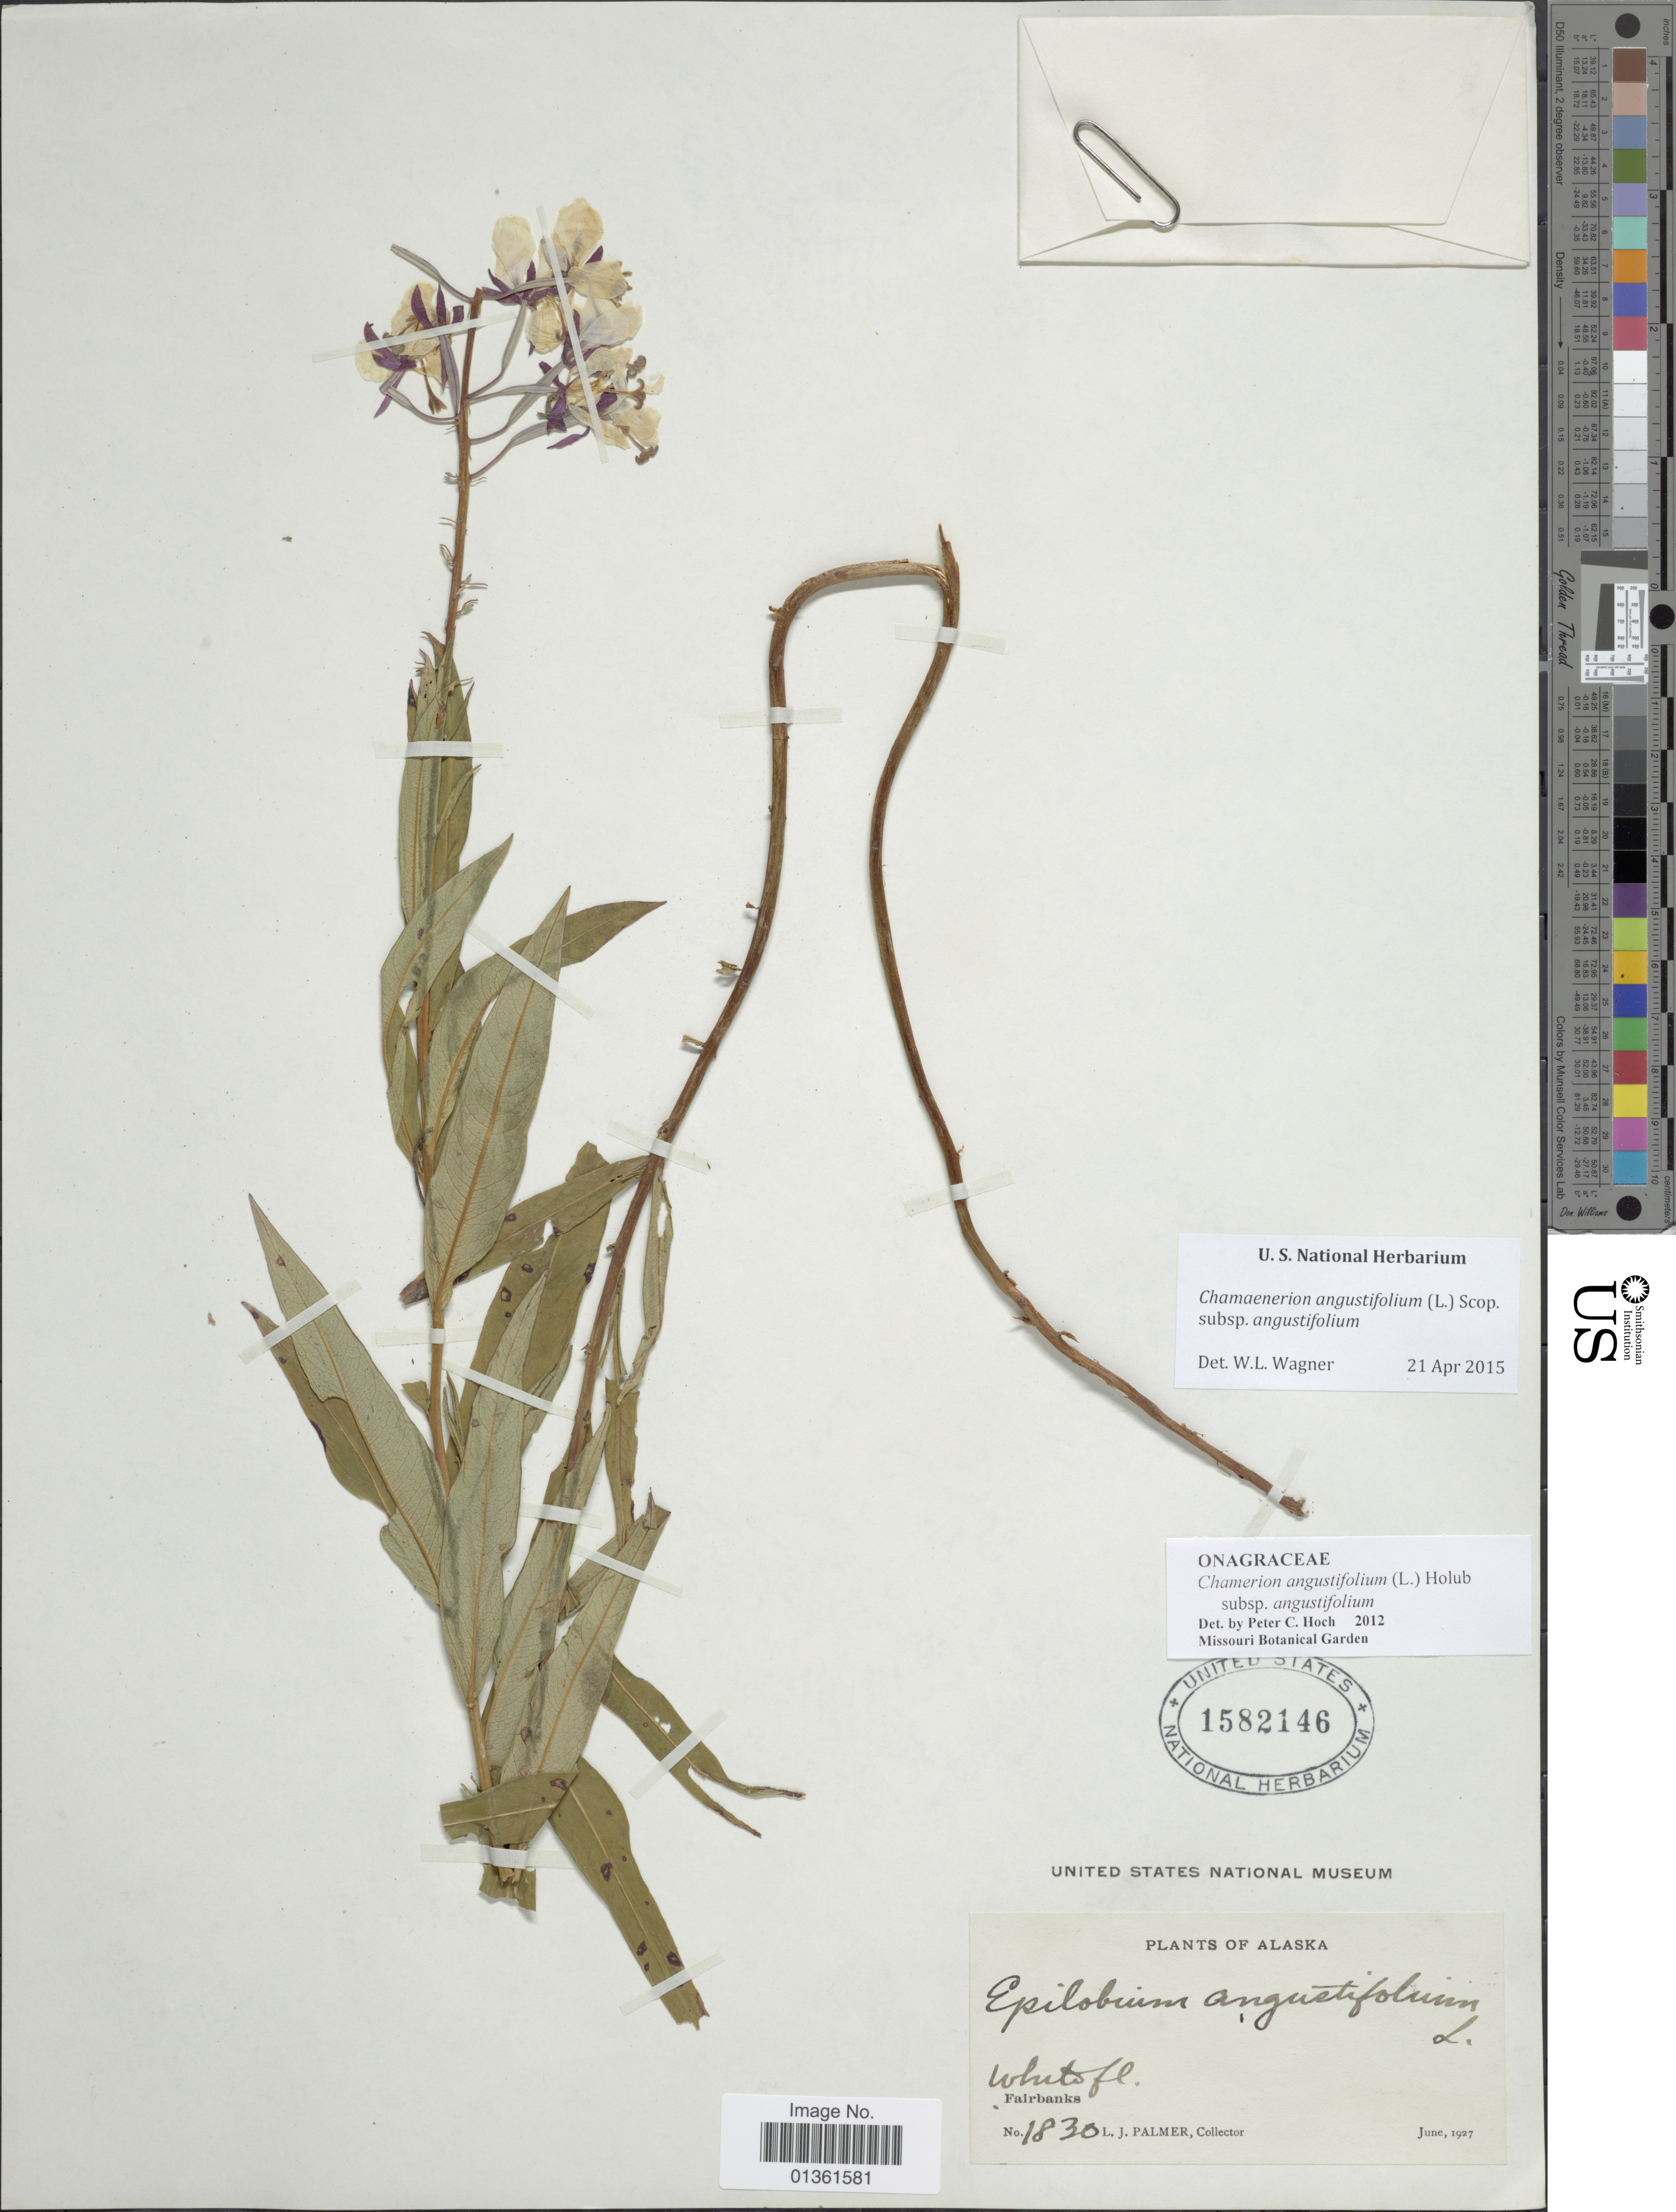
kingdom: Plantae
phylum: Tracheophyta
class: Magnoliopsida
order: Myrtales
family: Onagraceae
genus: Chamaenerion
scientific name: Chamaenerion angustifolium subsp. angustifolium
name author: (L.) Scop.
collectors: L. J. Palmer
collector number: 1830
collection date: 1927-06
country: United States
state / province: Alaska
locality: Fairbanks.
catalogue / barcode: US 1582146